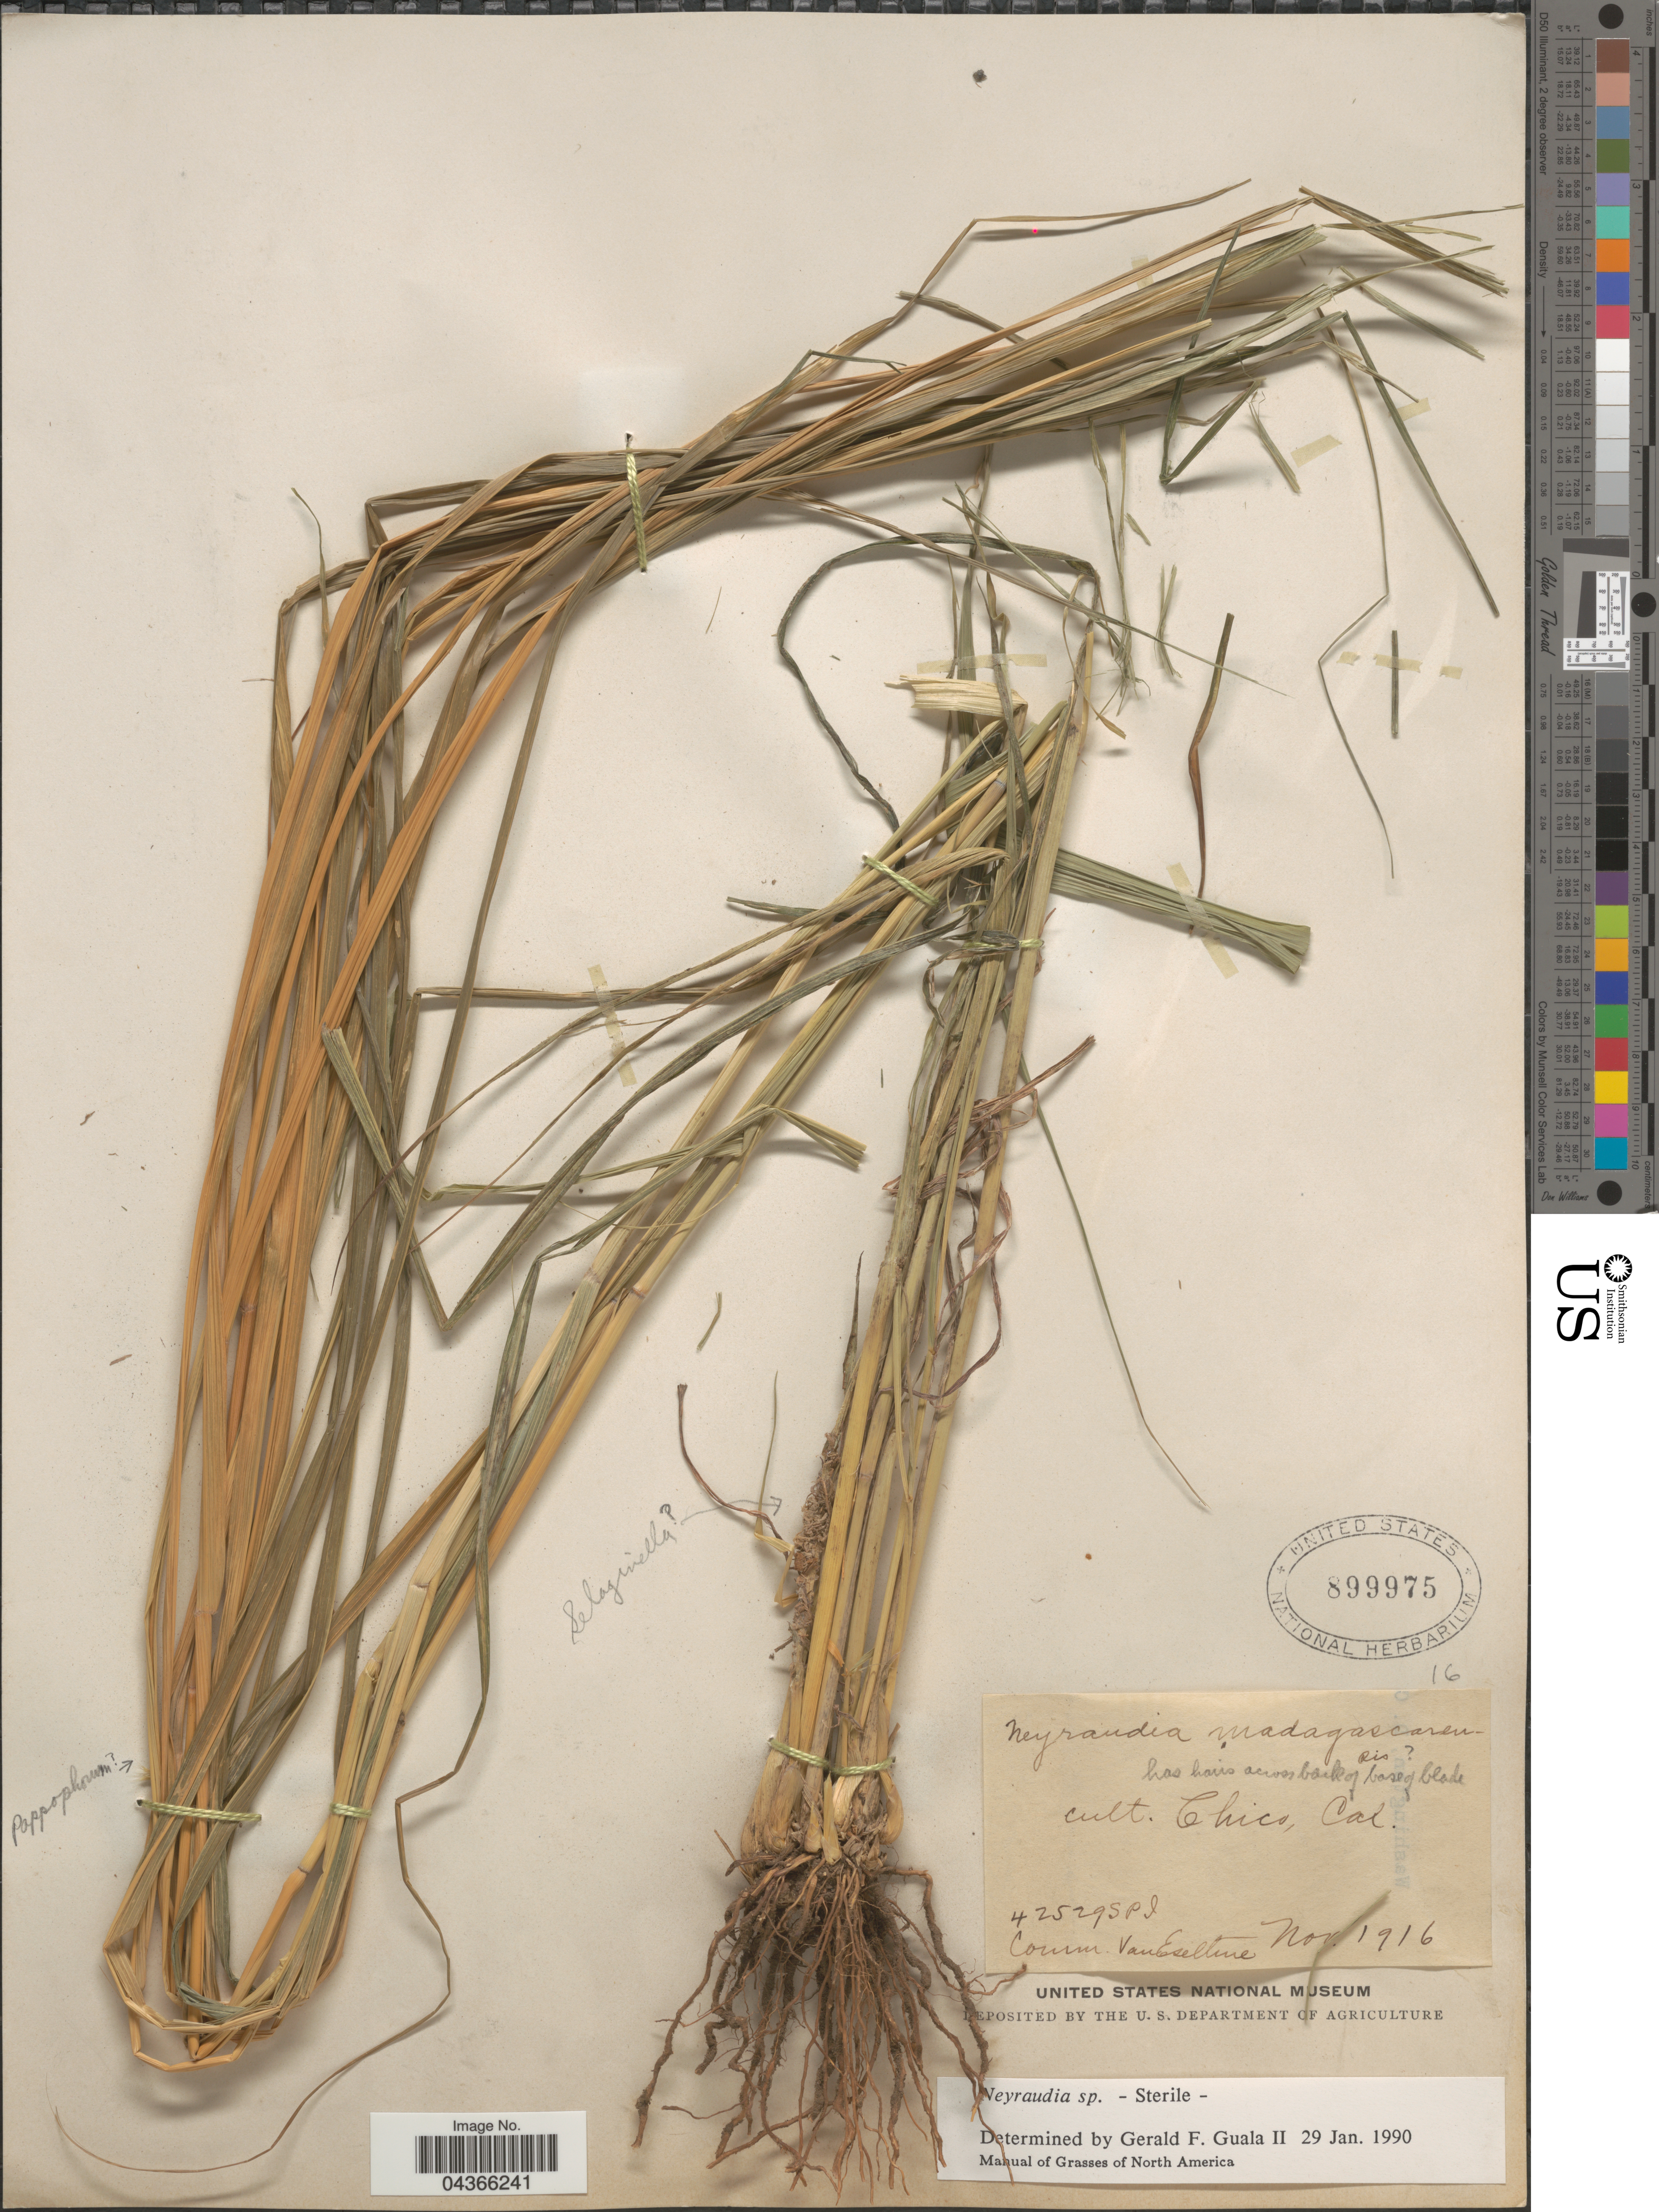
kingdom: Plantae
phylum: Tracheophyta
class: Liliopsida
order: Poales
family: Poaceae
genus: Neyraudia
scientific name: Neyraudia arundinacea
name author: (L.) Henr.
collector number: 42529SPI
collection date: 1916-11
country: United States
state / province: California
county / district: Butte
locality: Chico.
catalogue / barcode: US 899975